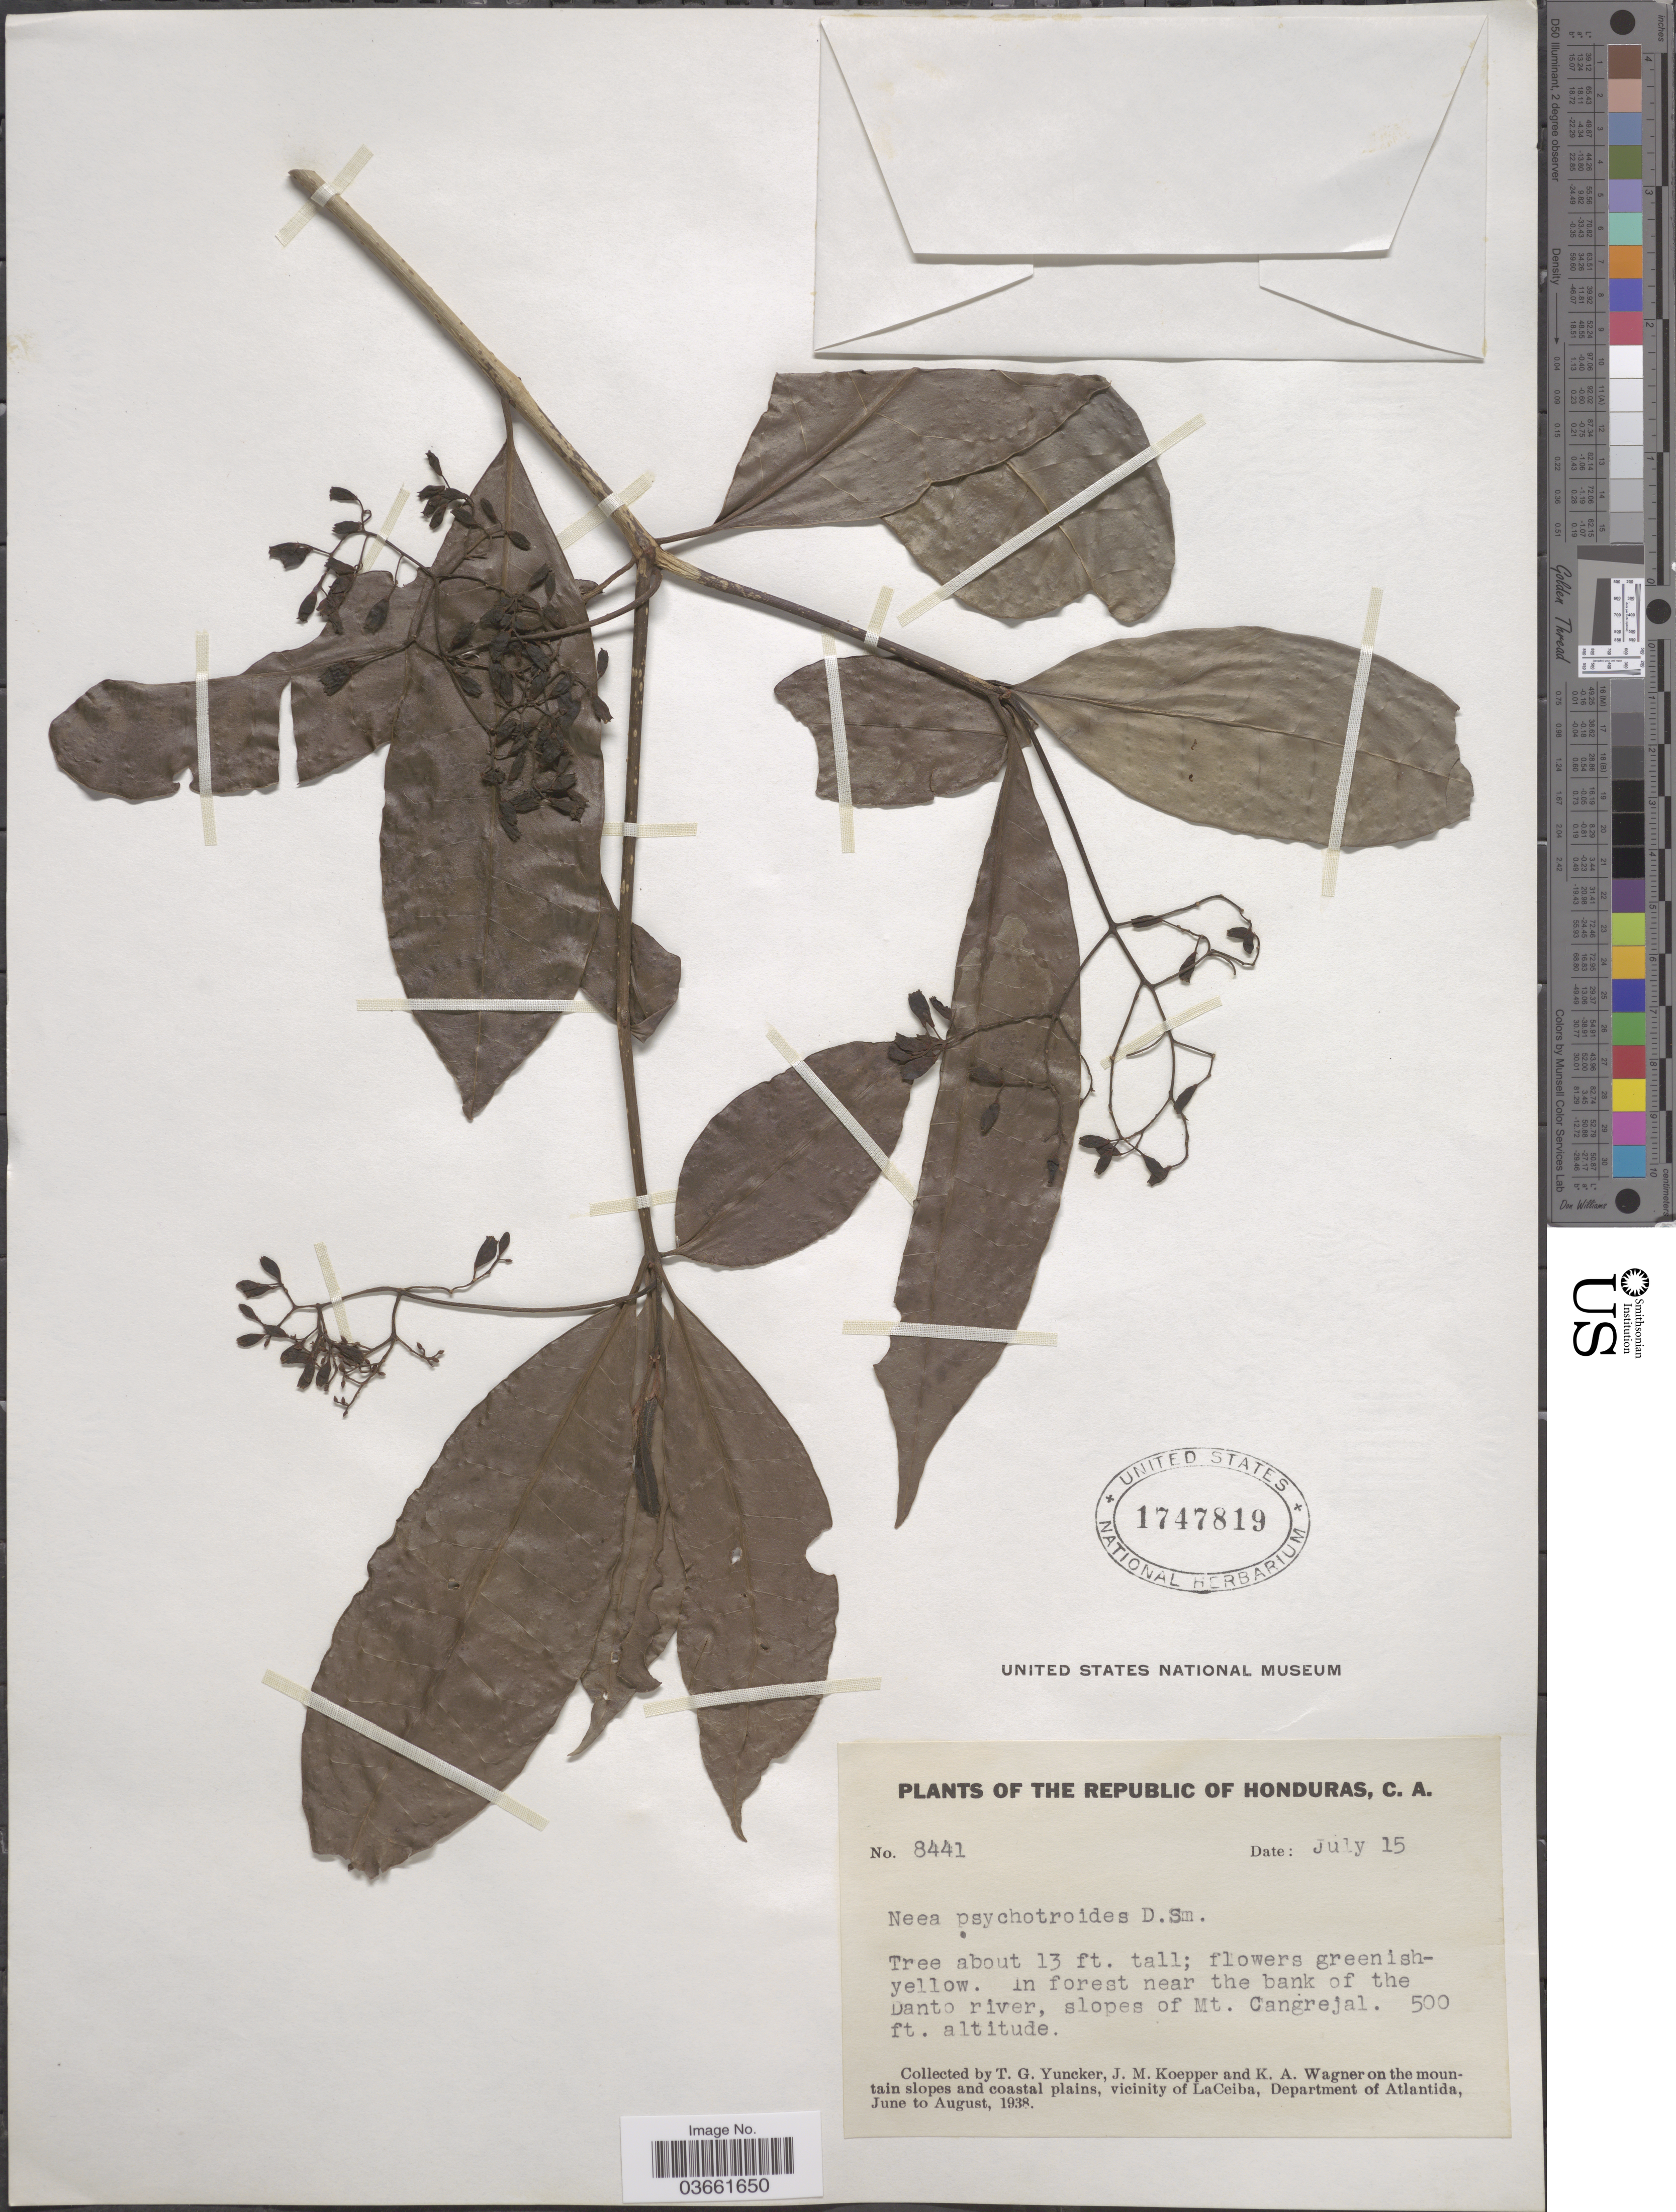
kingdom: Plantae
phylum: Tracheophyta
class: Magnoliopsida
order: Caryophyllales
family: Nyctaginaceae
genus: Neea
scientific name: Neea psychotrioides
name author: Donn. Sm.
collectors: T. G. Yuncker, J. M. Koepper & K. A. Wagner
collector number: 8441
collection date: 1938-07-15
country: Honduras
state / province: Atlántida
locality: In forest near the bank of the Danto river, slopes of Mt. Cangrejal. On the mountain slopes and coastal plains, vicinity of LaCeiba, Department of Atlantida.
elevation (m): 152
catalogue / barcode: US 1747819